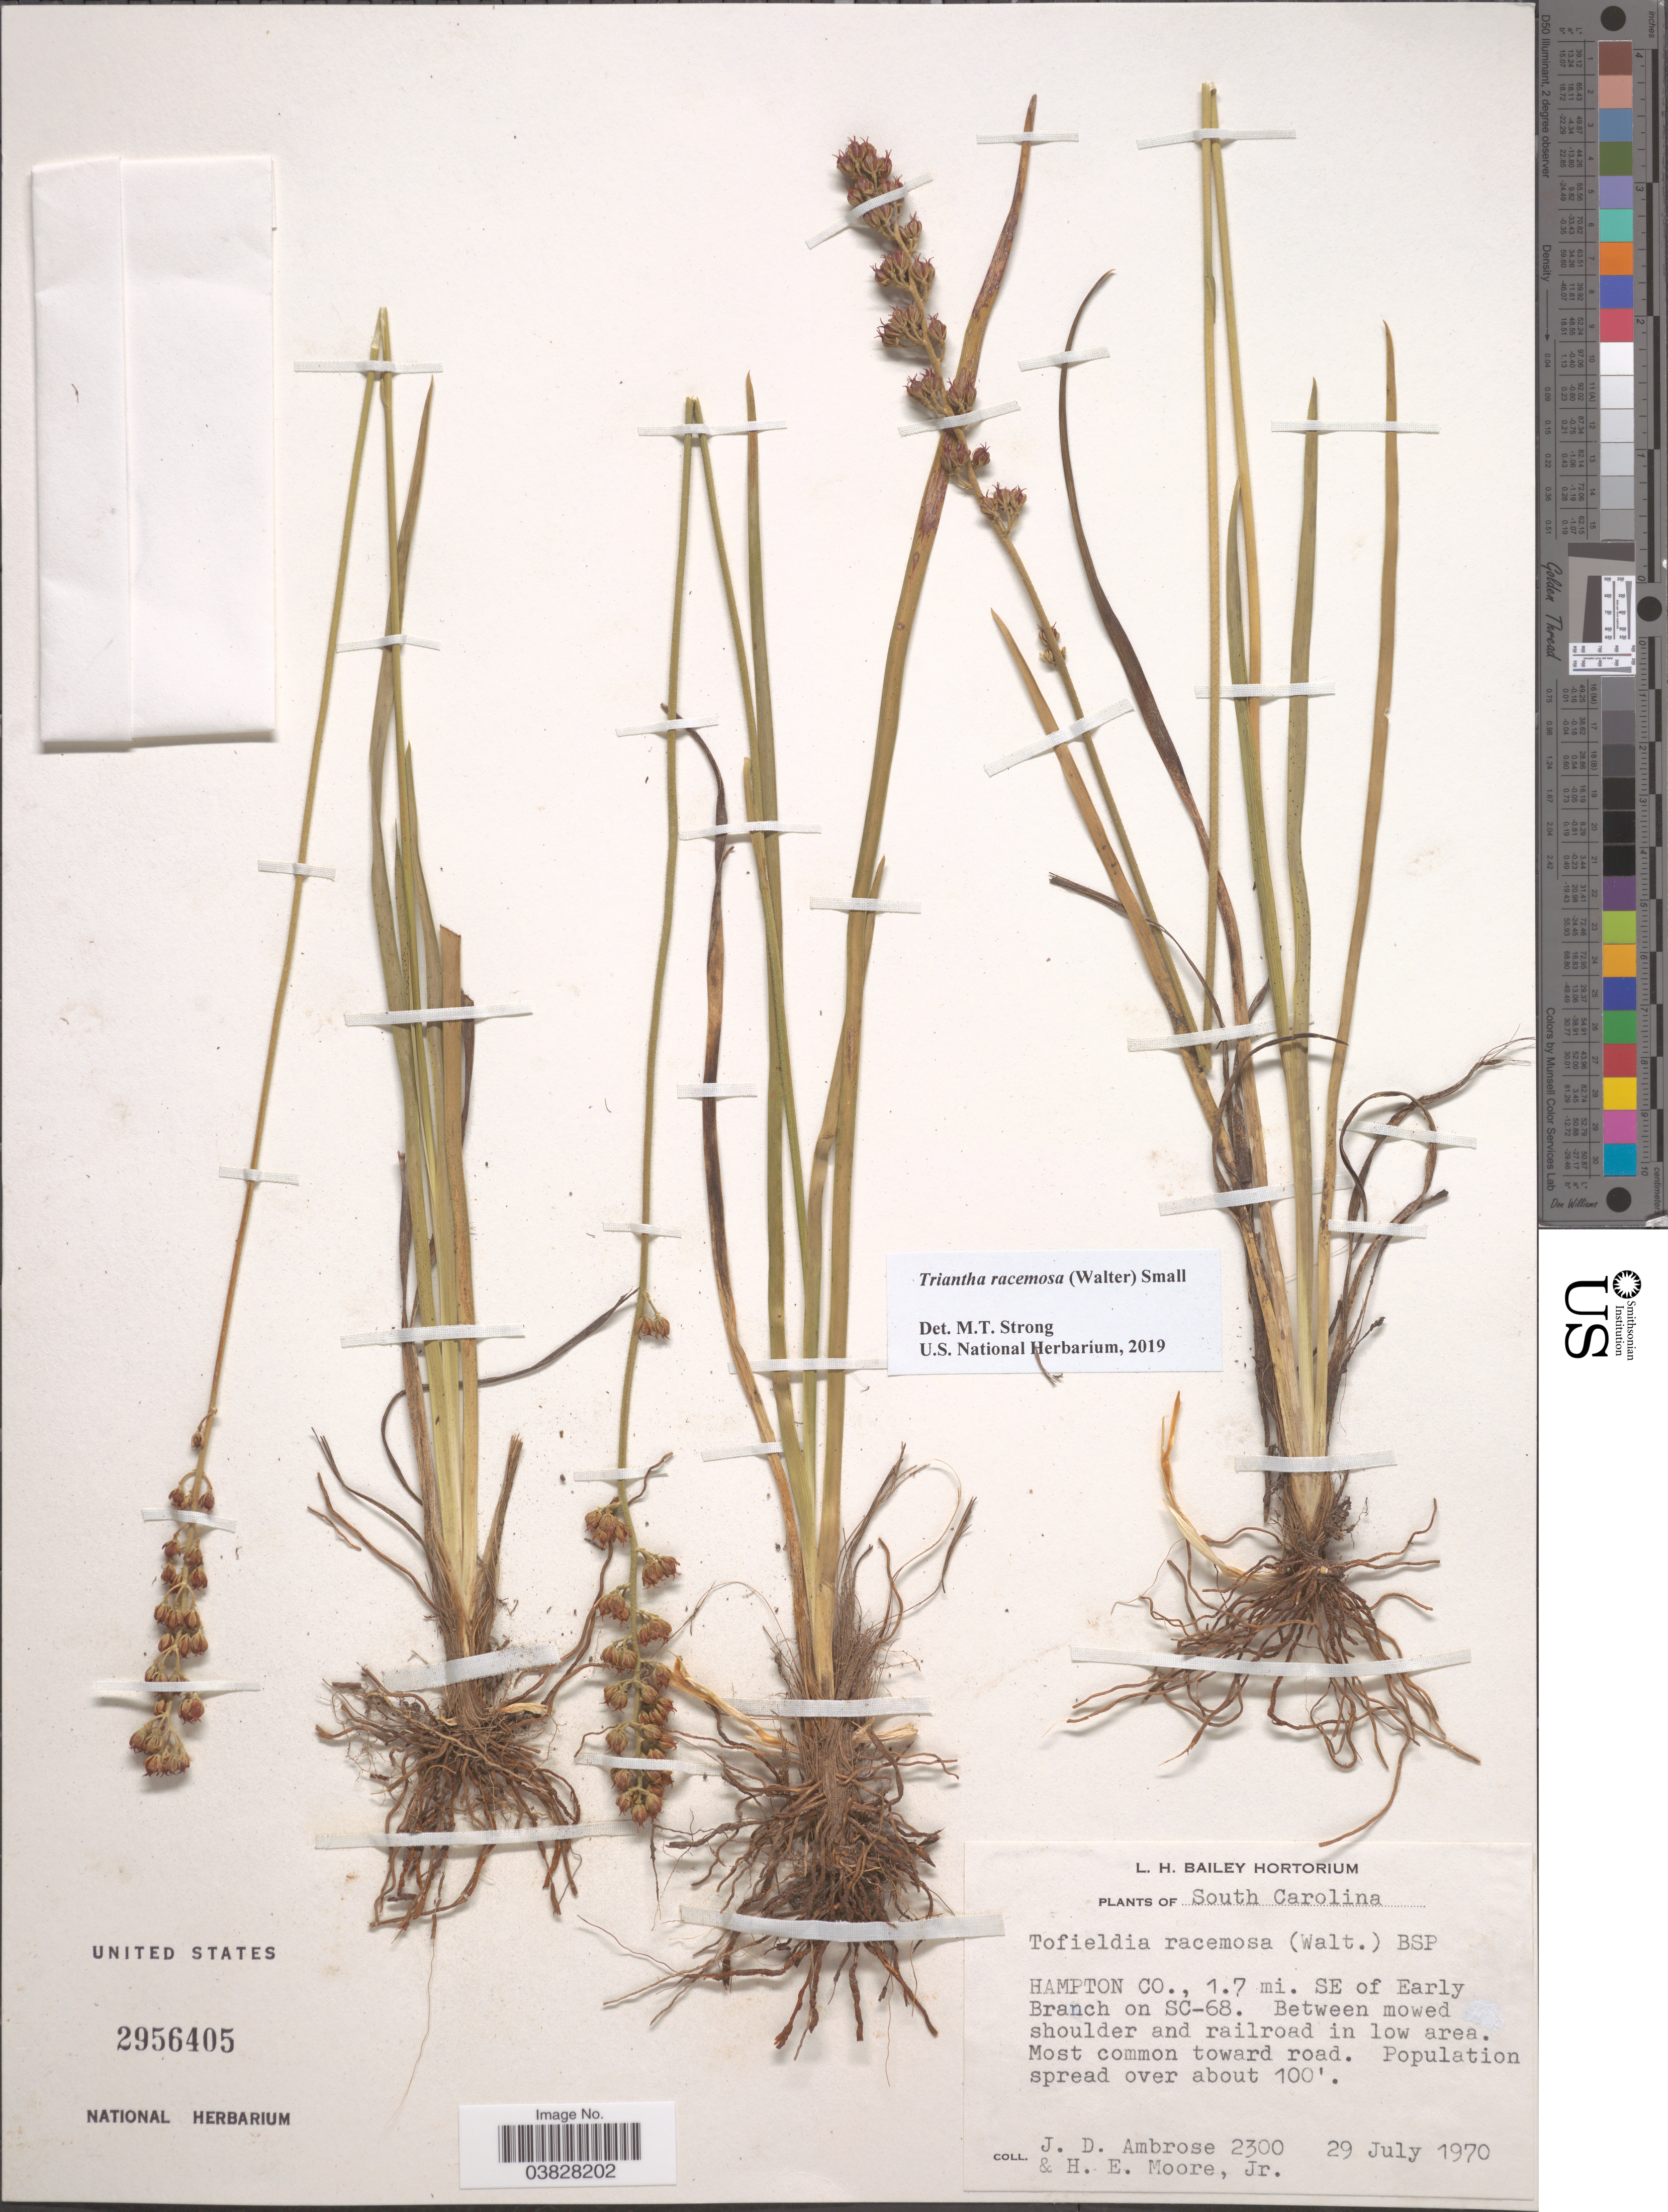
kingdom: Plantae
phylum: Tracheophyta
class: Liliopsida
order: Alismatales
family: Tofieldiaceae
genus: Triantha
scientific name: Triantha racemosa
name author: (Walter) Small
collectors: J. D. Ambrose & H. Moore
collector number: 2300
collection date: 1970-07-29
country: United States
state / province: South Carolina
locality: Hampton Co., 1.7 mi. SE of Early Branch on SC-68. Between mowed shoulder and railroad in low area.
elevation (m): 30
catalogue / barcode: US 2956405